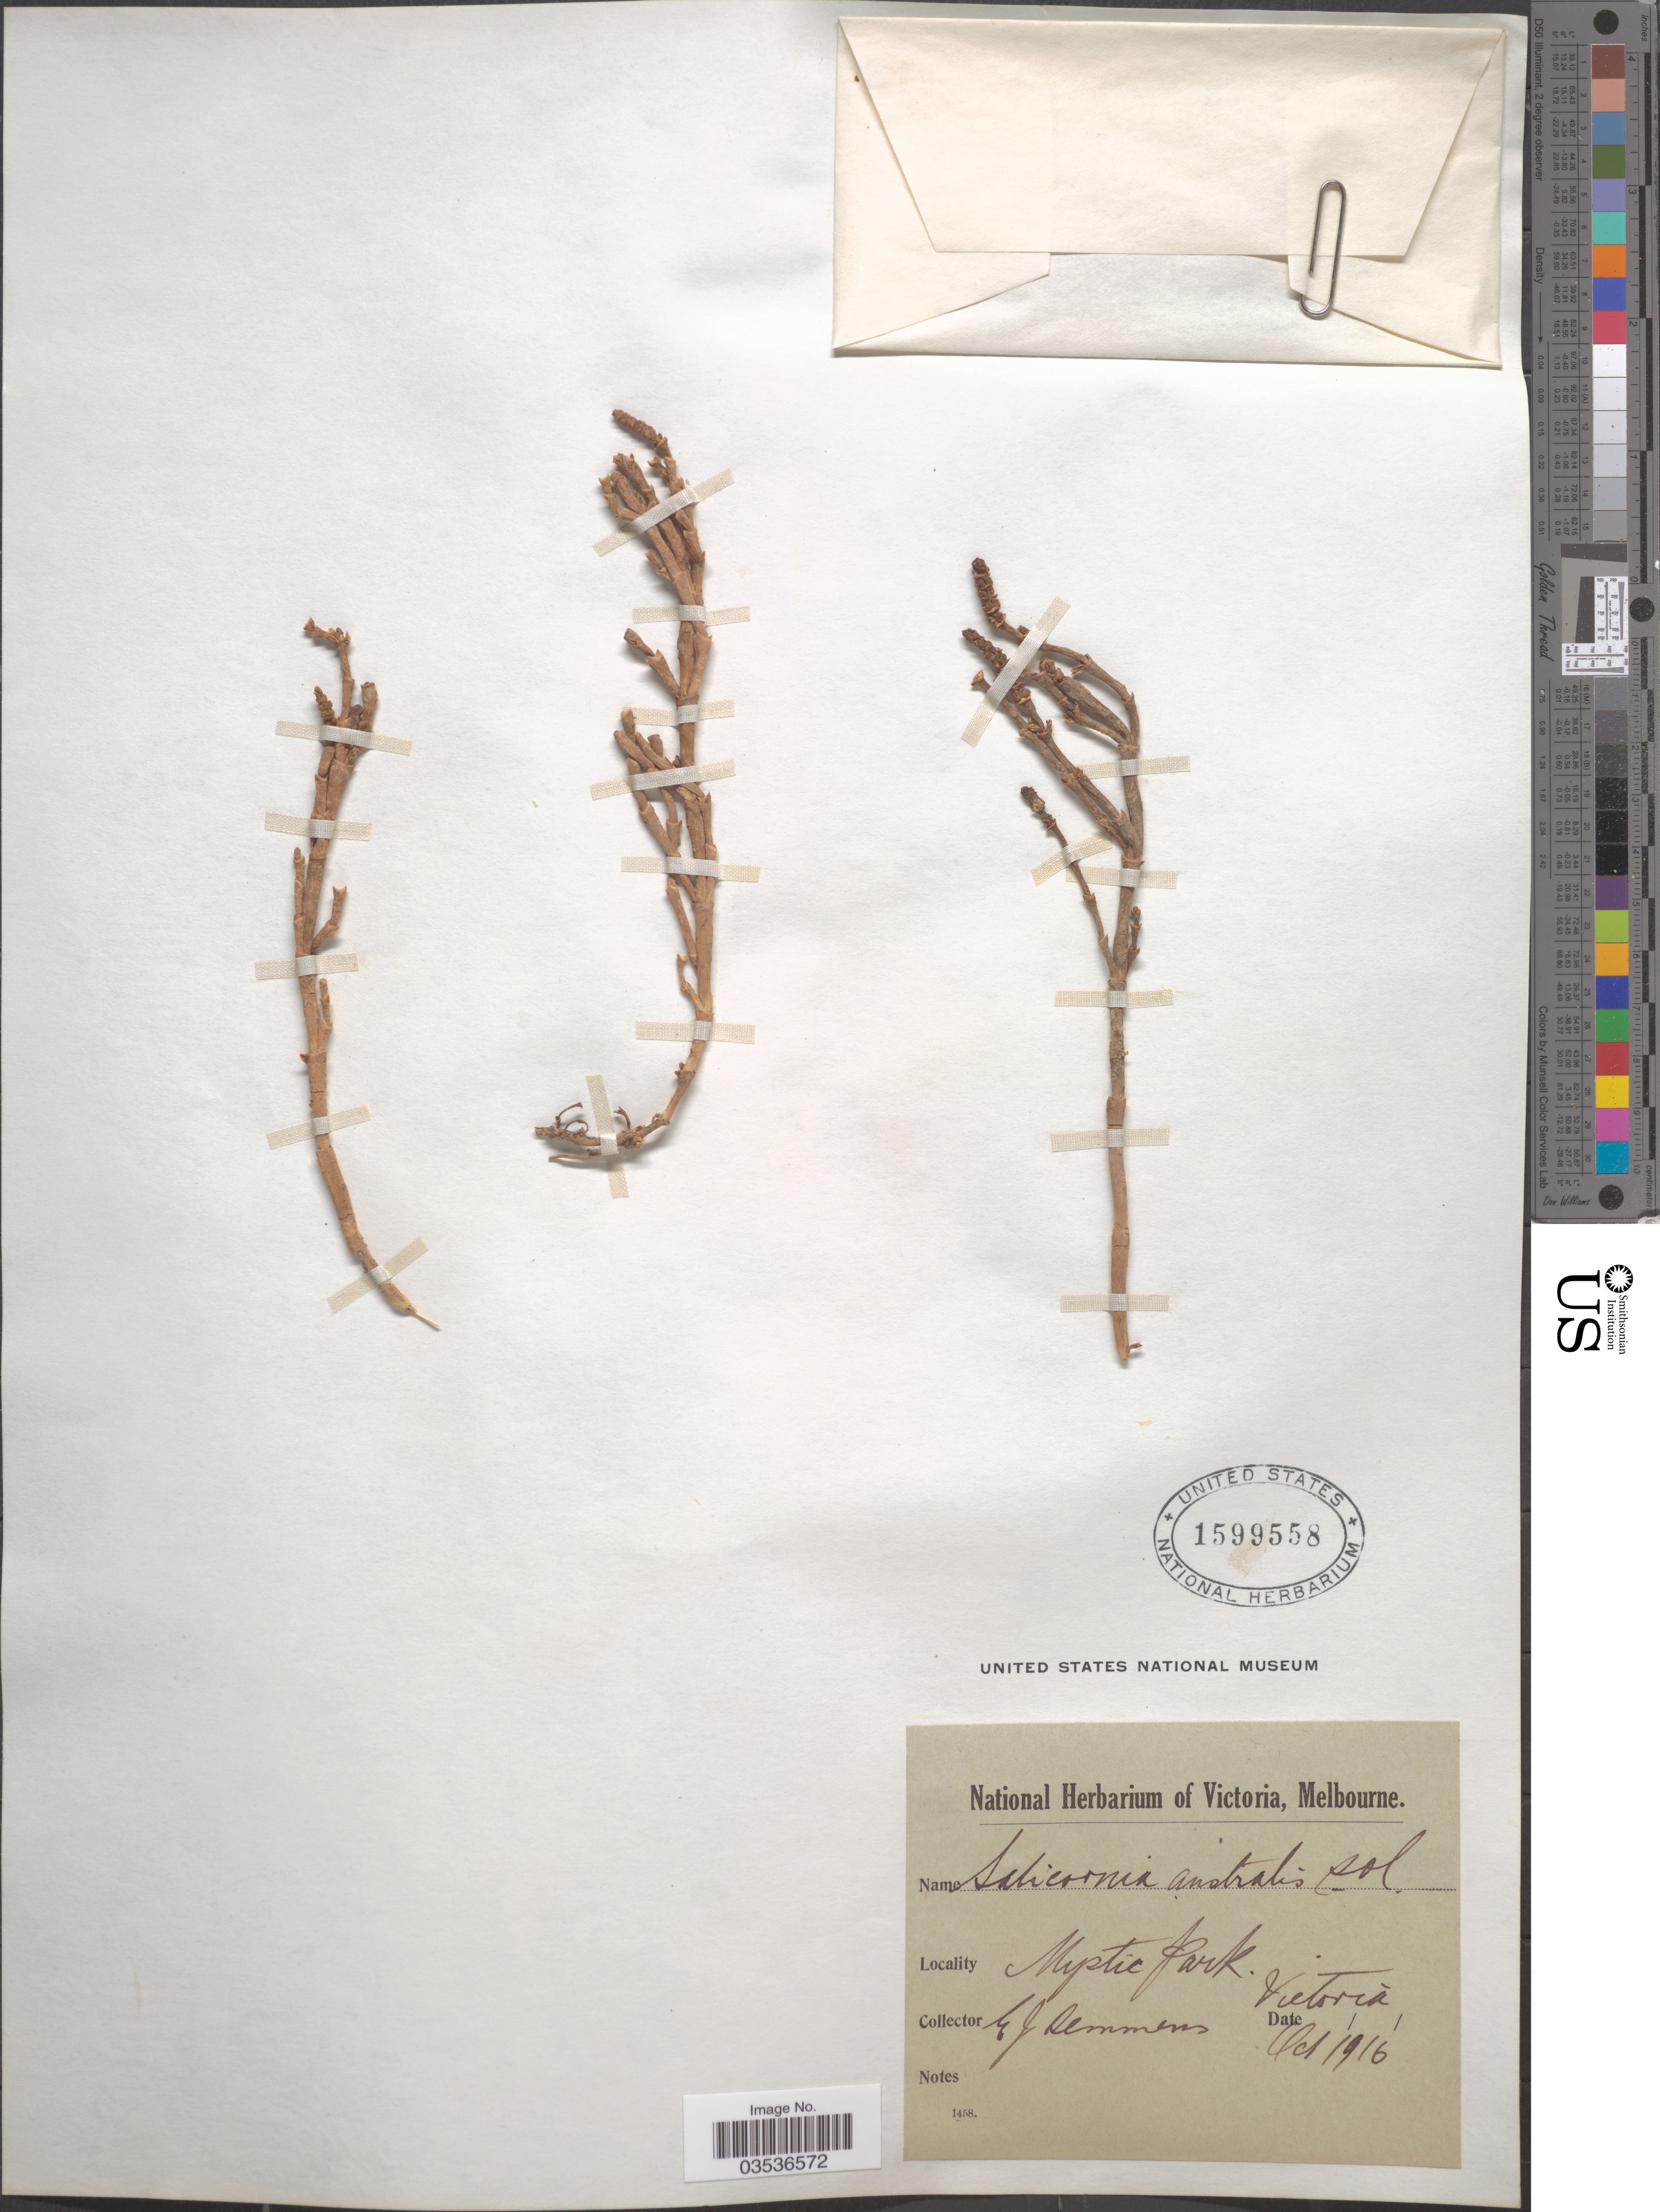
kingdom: Plantae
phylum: Tracheophyta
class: Magnoliopsida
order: Caryophyllales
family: Amaranthaceae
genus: Salicornia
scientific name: Salicornia australis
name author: Sol. ex F. Muell.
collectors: E. Semmens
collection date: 1916-10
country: Australia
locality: Mystic Park, Victoria.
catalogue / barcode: US 1599558